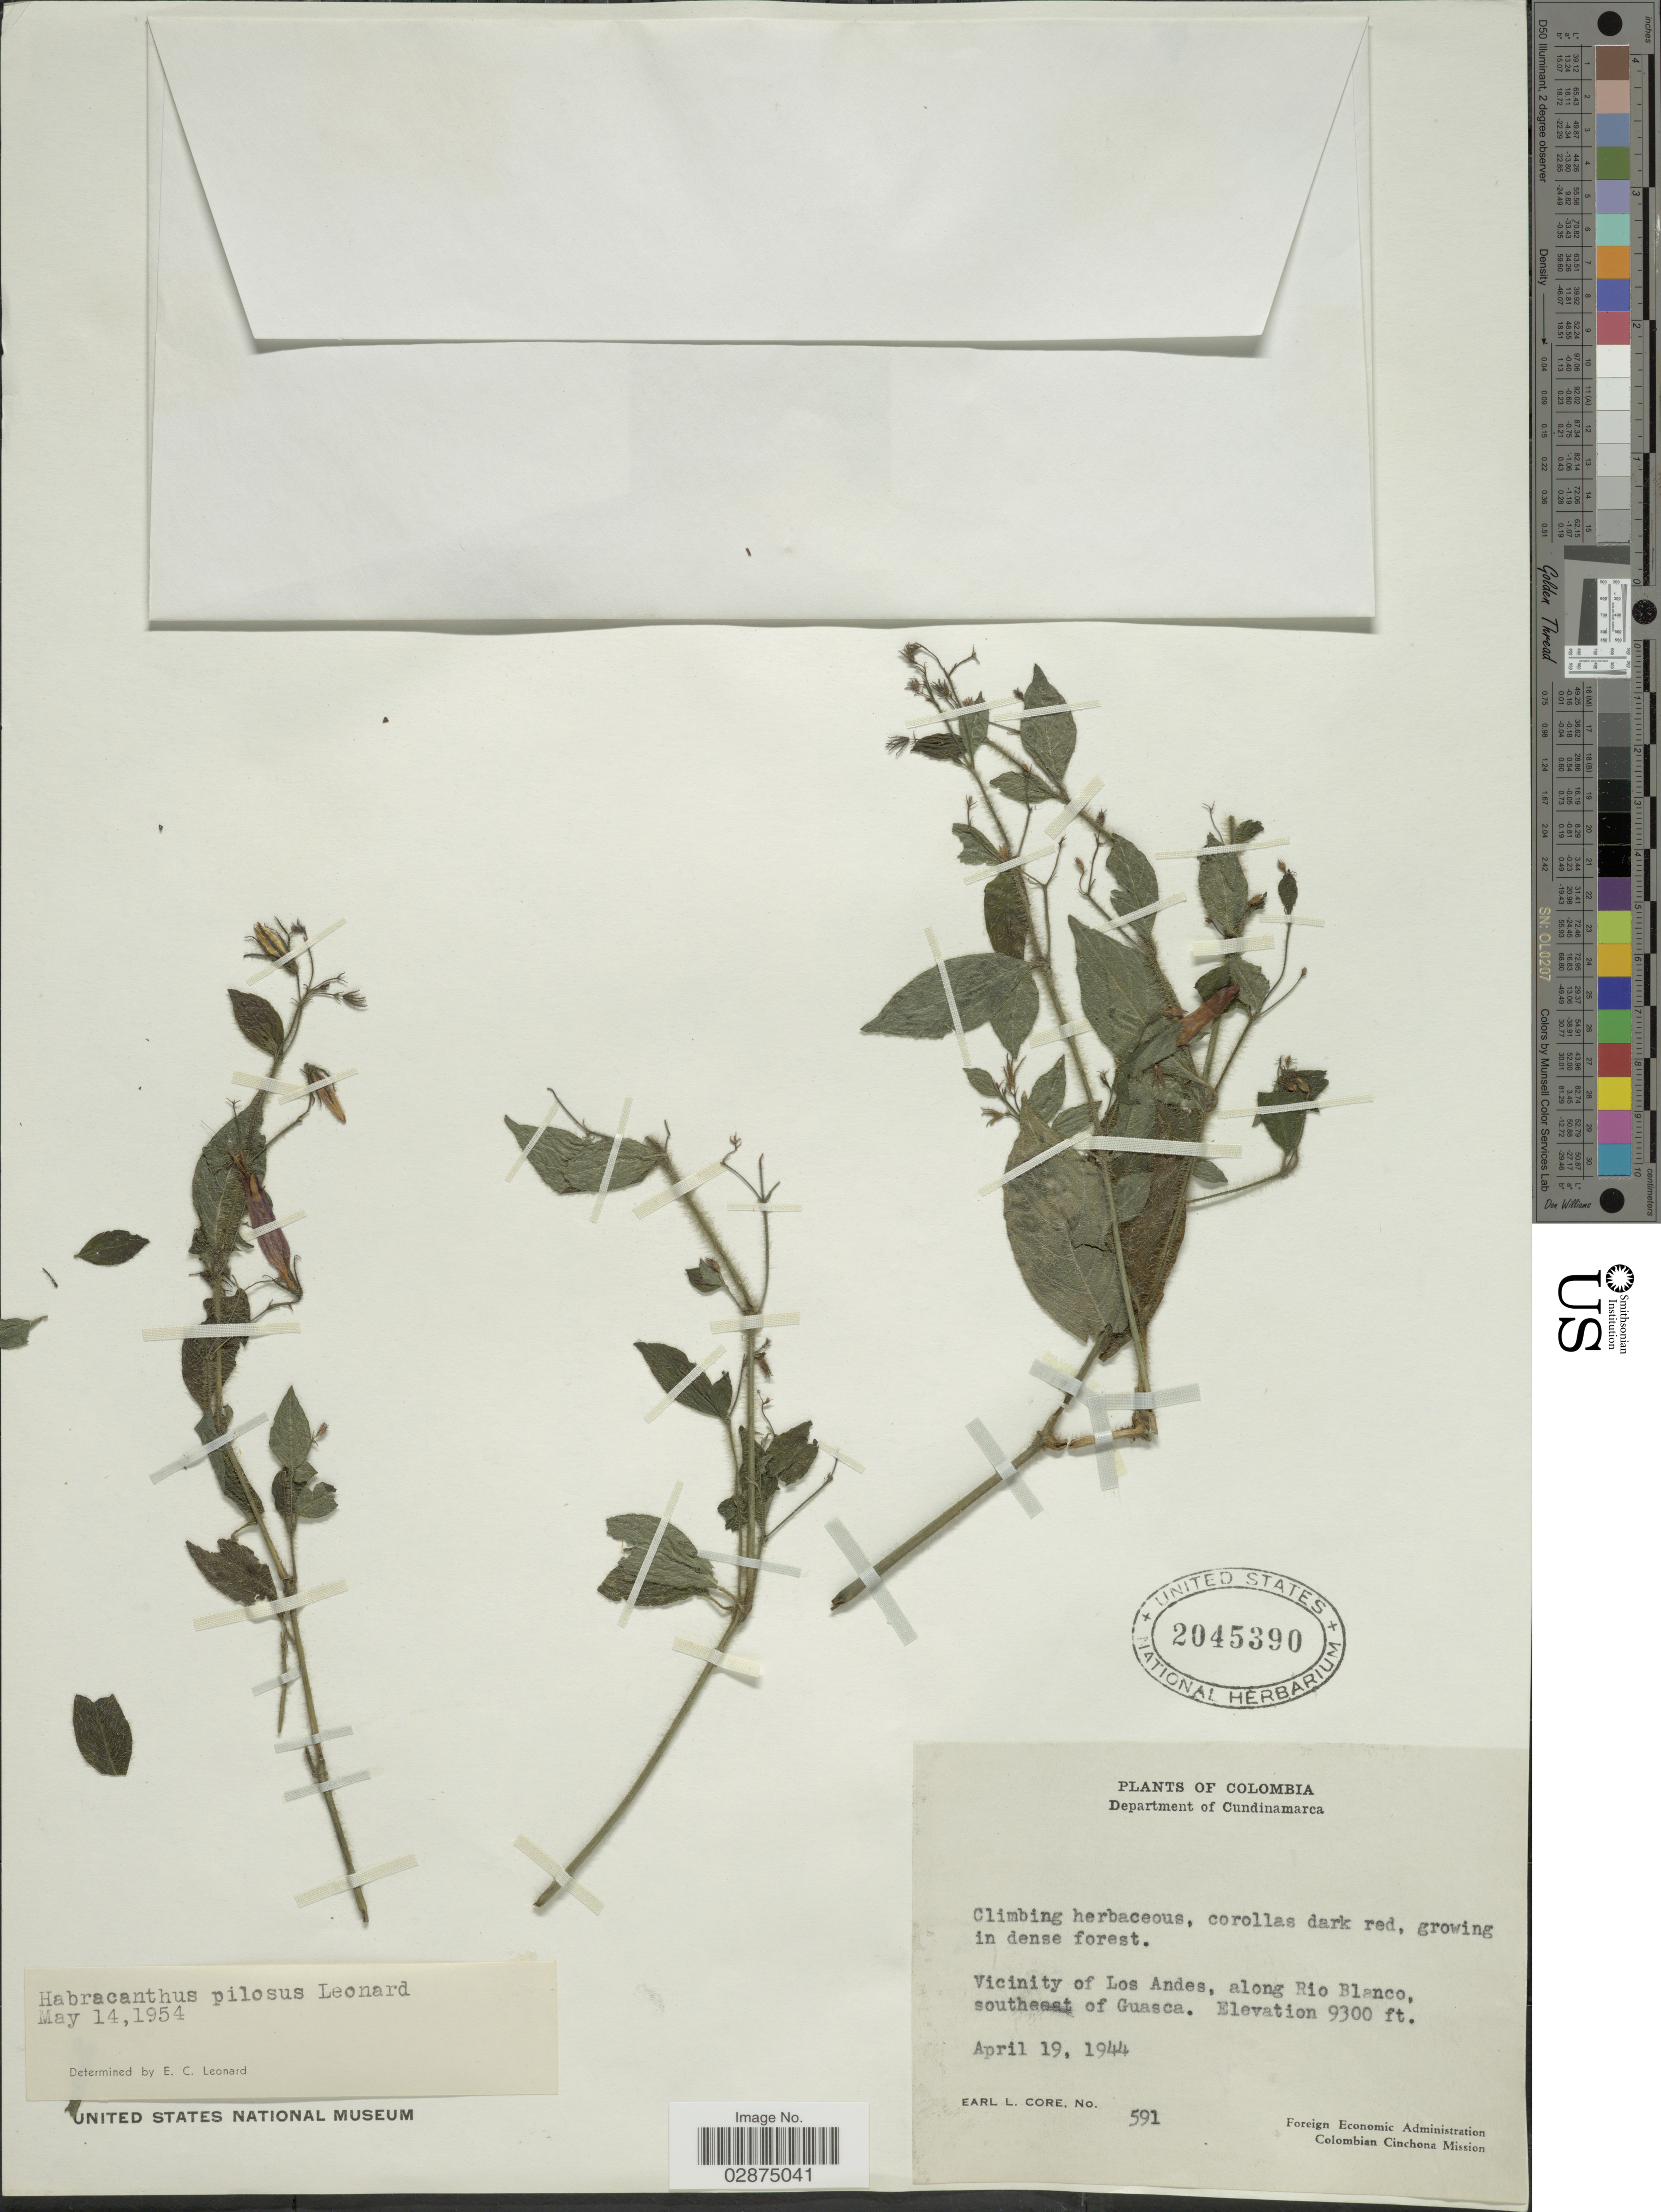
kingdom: Plantae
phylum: Tracheophyta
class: Magnoliopsida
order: Lamiales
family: Acanthaceae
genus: Habracanthus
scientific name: Habracanthus pilosus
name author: Leonard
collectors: E. L. Core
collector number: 591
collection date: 1944-04-19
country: Colombia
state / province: Cundinamarca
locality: Department of Cundinamarca. Vicinity of Los Andes, along Rio Blanco, southeast of Guasca.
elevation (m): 2835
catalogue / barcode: US 2045390